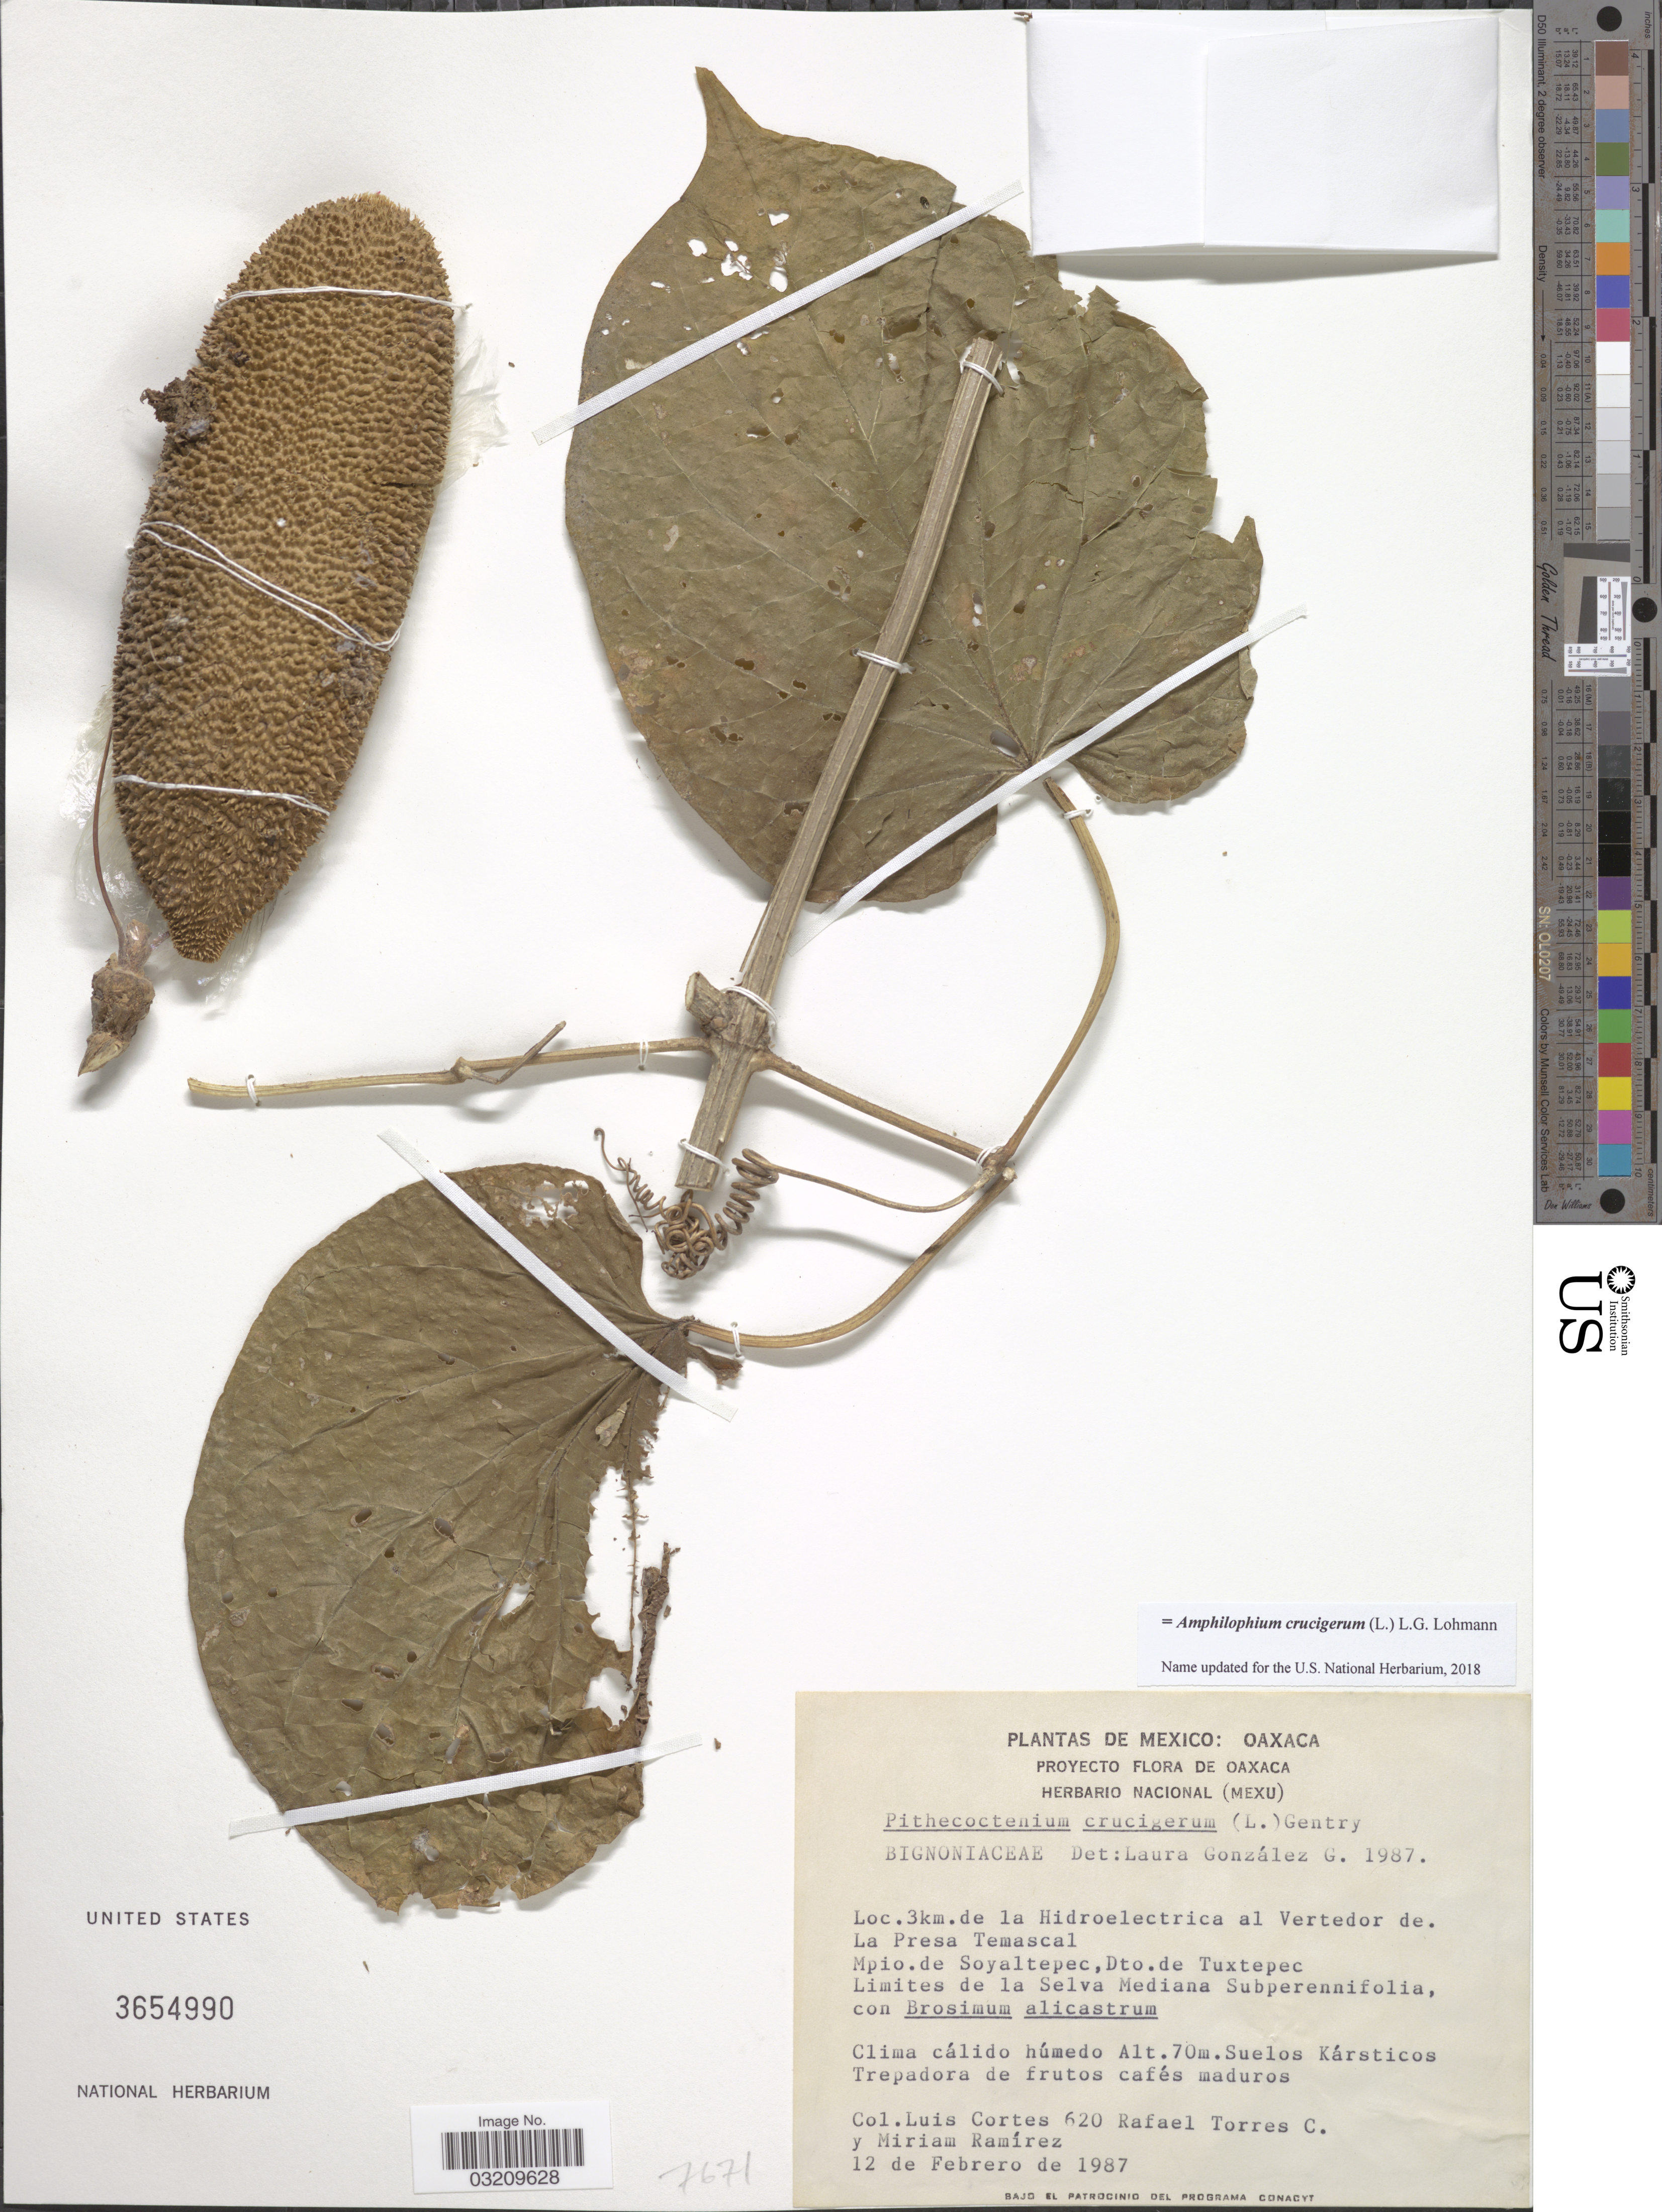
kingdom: Plantae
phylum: Tracheophyta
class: Magnoliopsida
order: Lamiales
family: Bignoniaceae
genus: Amphilophium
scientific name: Amphilophium crucigerum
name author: (L.) L.G. Lohmann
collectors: L. Cortes, R. Torres C. & M. Ramirez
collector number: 620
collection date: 1987-02-12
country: Mexico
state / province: Oaxaca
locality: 3 km. de la Hidroelectrica al Vertedor de La Presa Temascal. Mpio. de Soyaltepec, Dto. de Tuxtepec.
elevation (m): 70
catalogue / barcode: US 3654990